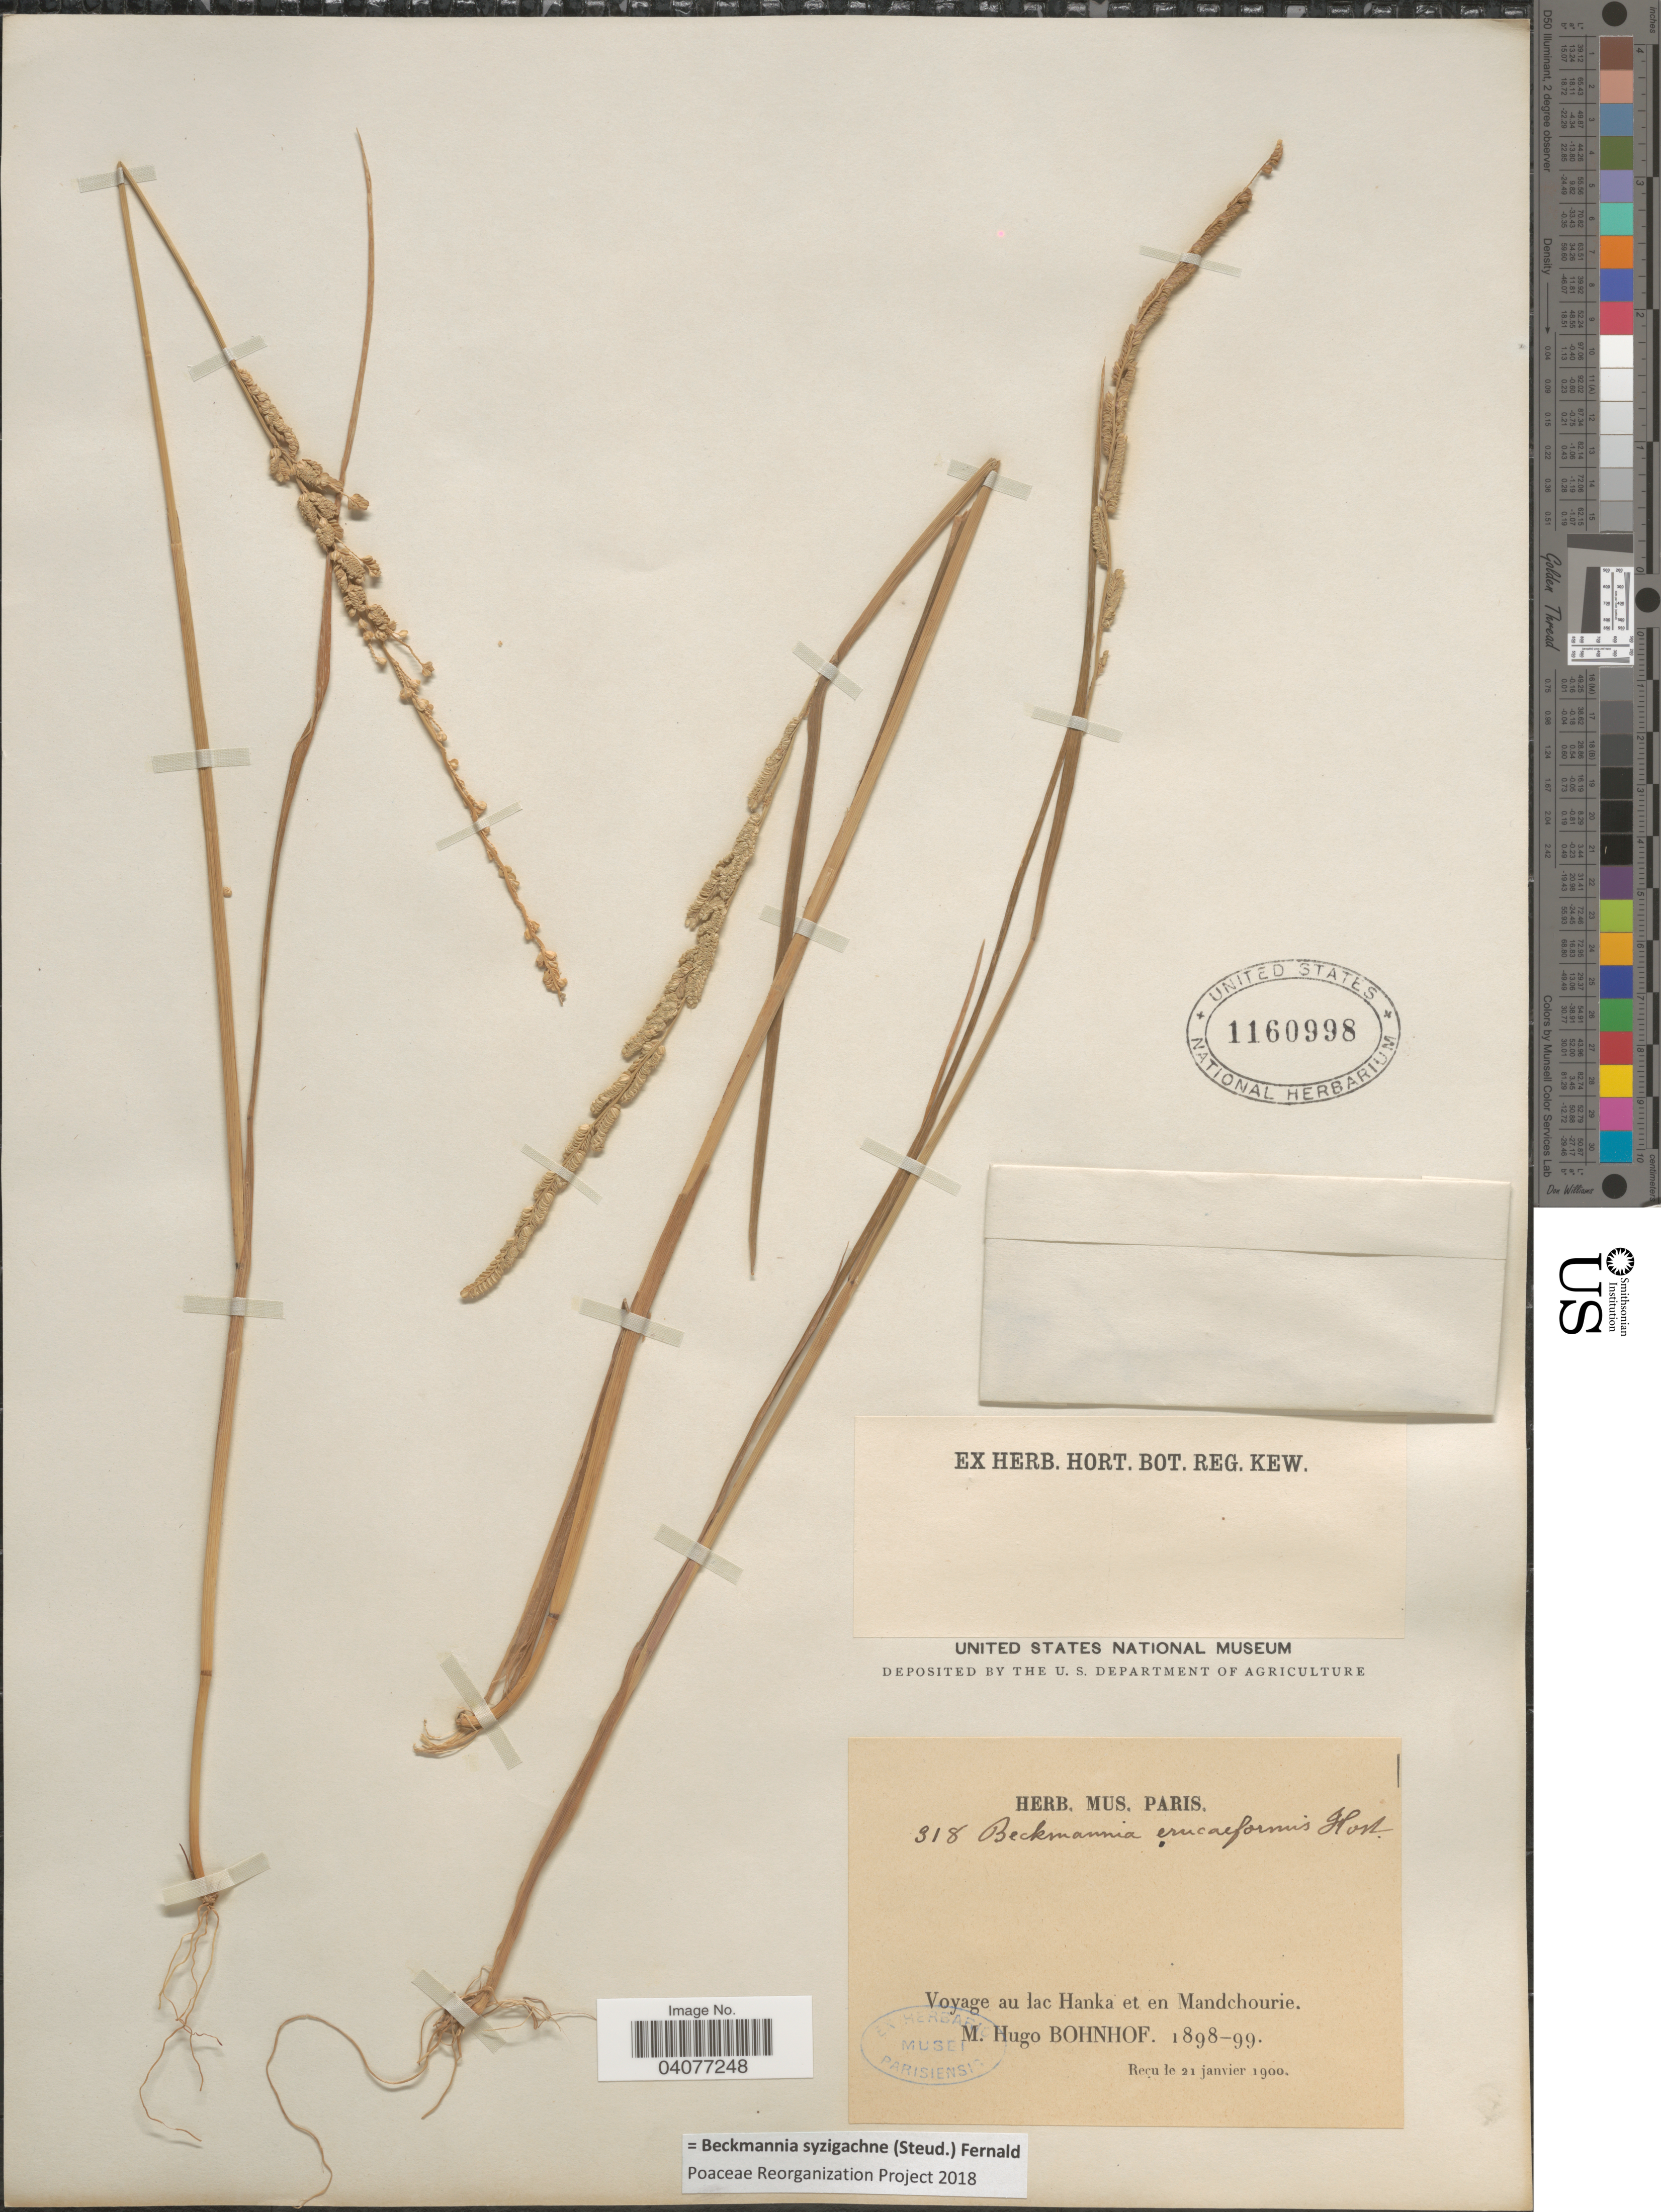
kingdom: Plantae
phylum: Tracheophyta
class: Liliopsida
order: Poales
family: Poaceae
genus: Beckmannia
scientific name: Beckmannia syzigachne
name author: (Steud.) Fernald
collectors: M. Bohnhof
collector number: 318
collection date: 1898/1899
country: China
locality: Voyage au lac Hanka et en Mandchourie.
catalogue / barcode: US 1160998